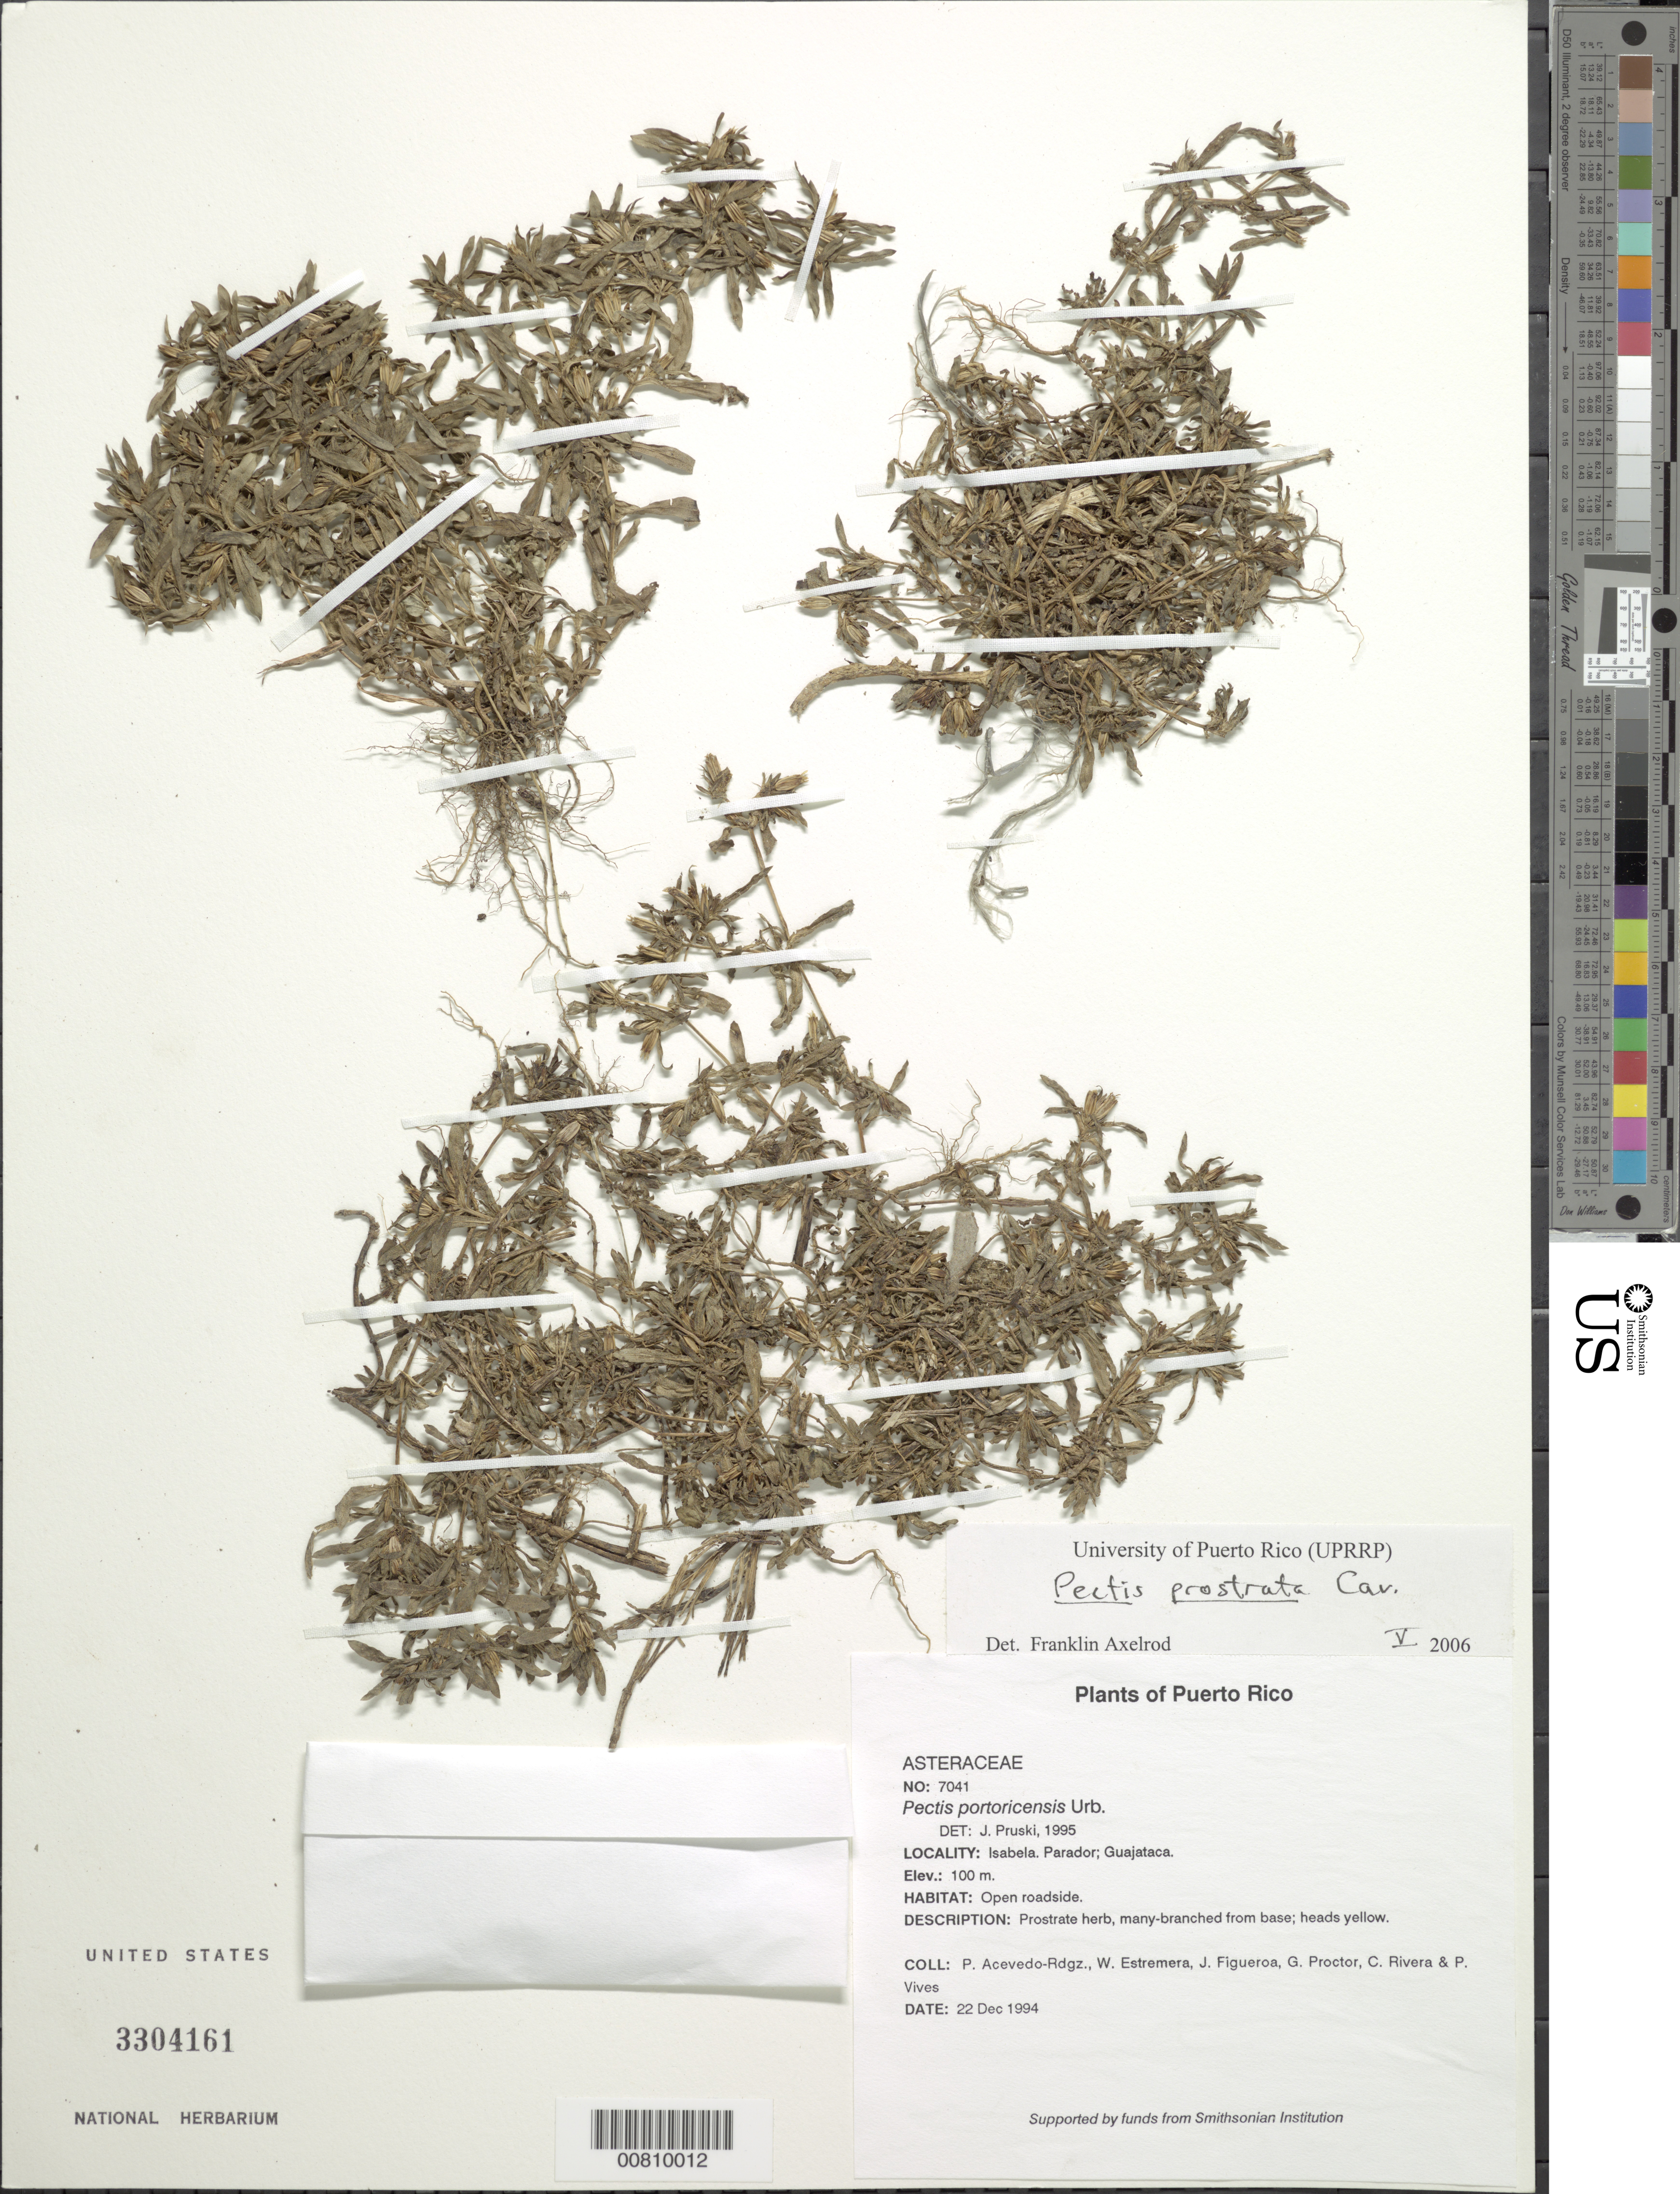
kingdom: Plantae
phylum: Tracheophyta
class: Magnoliopsida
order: Asterales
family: Asteraceae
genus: Pectis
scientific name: Pectis prostrata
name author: Cav.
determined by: Axelrod, F. S.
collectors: P. Acevedo-Rodr., W. Estremera, J. Figueroa, G. R. Proctor, C. Rivera & P. Vives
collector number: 7041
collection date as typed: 22 Dec 1994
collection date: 1994-12-22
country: Puerto Rico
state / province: Isabela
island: Puerto Rico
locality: Isabela. Parador; Guajataca.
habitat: Open roadside.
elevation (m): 100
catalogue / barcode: US 3304161